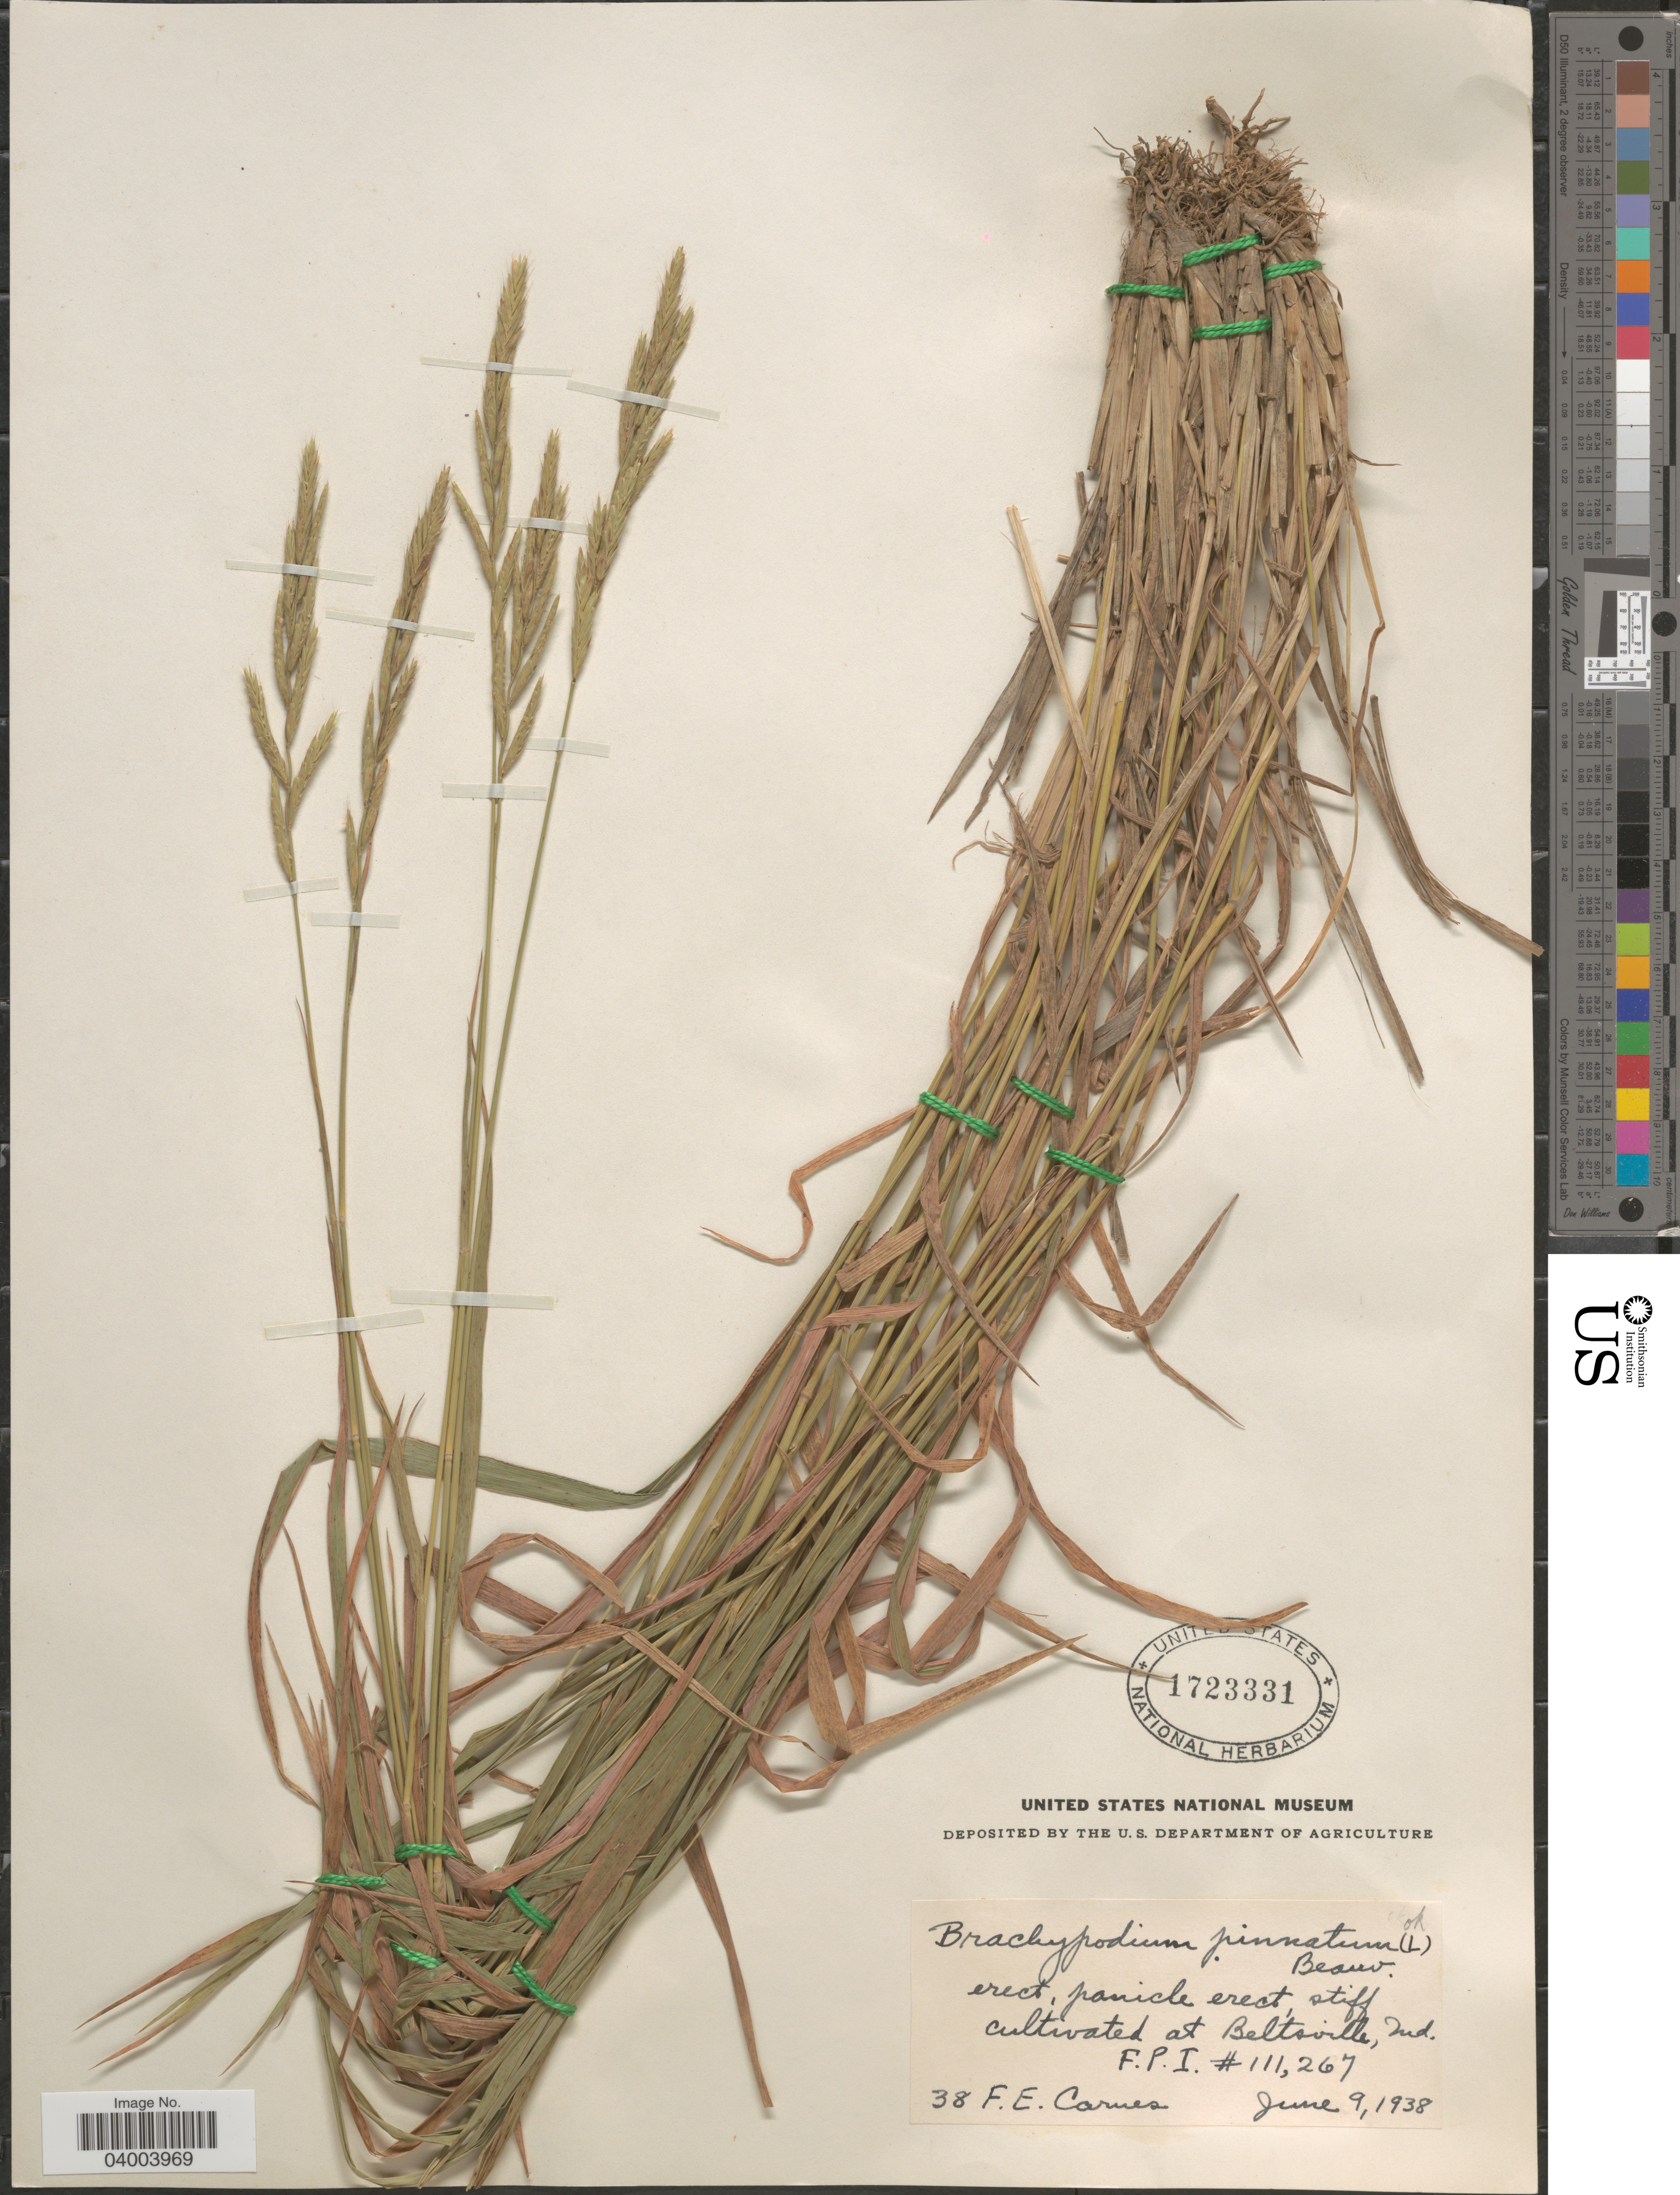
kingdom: Plantae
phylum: Tracheophyta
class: Liliopsida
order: Poales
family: Poaceae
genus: Brachypodium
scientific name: Brachypodium pinnatum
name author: (L.) P. Beauv.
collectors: F. Carnes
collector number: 38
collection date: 1938-06-09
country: United States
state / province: Maryland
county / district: Prince George's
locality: Cultivated at Beltsville, Md.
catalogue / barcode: US 1723331